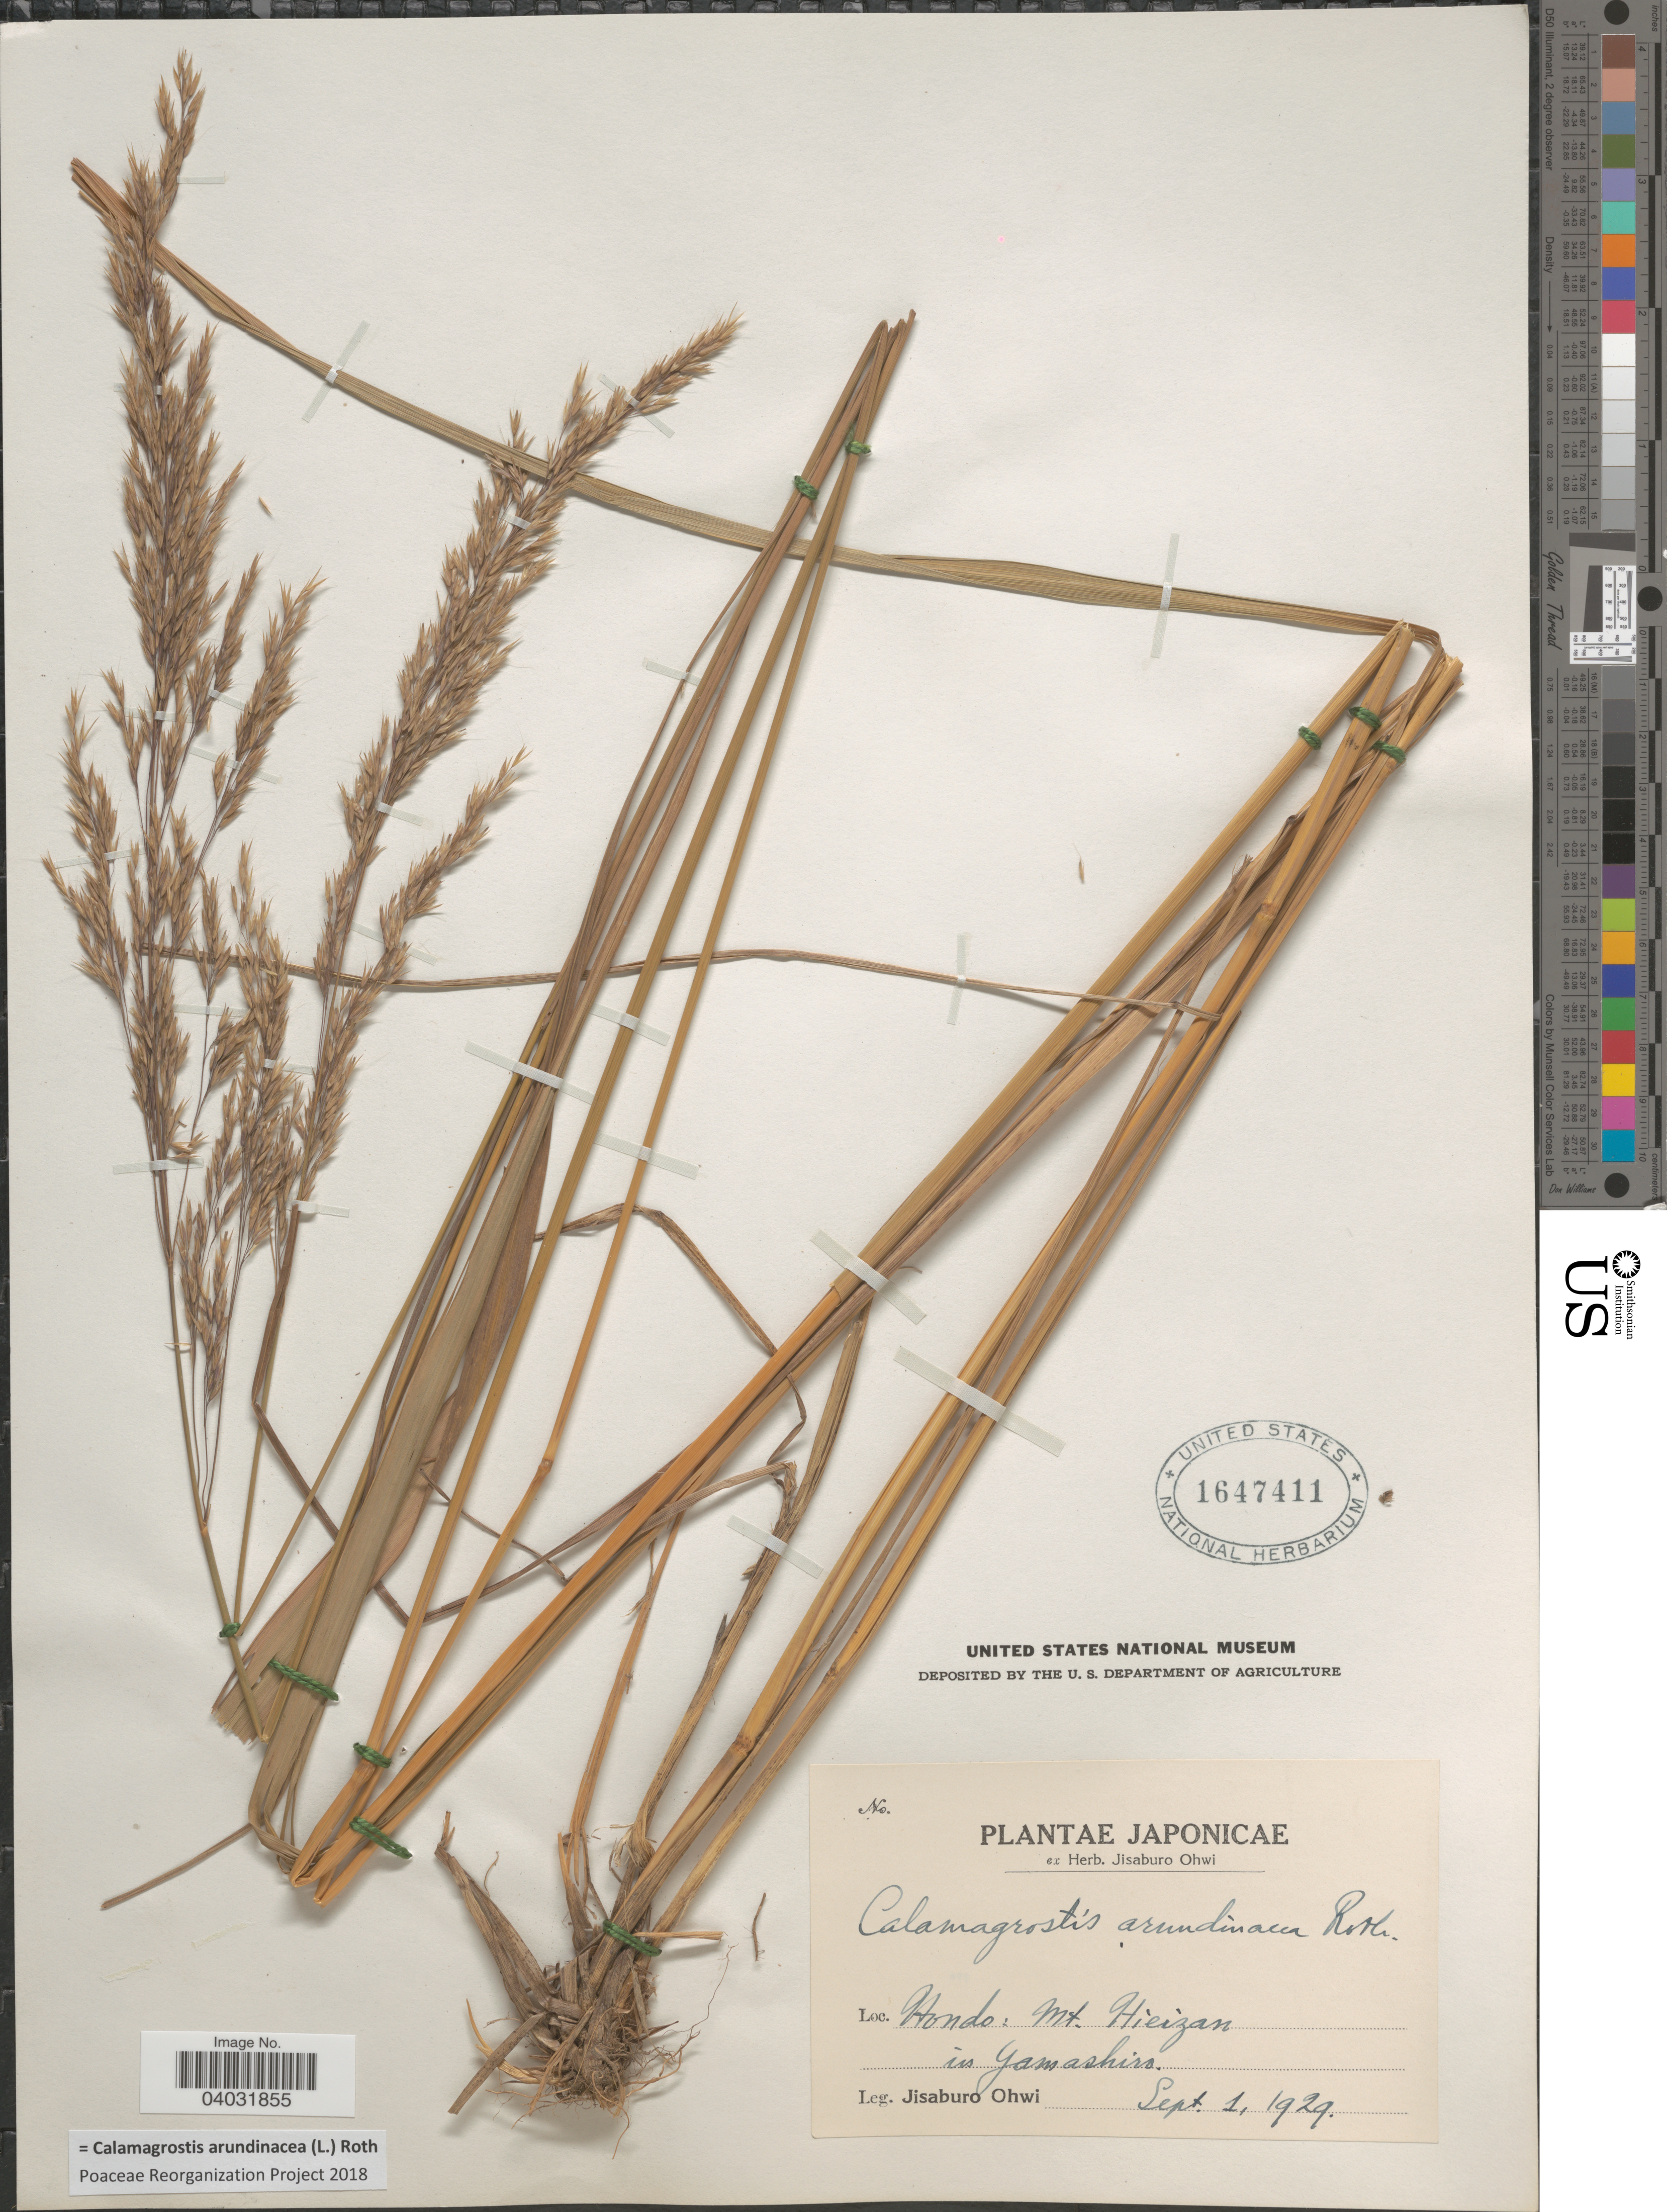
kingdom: Plantae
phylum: Tracheophyta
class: Liliopsida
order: Poales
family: Poaceae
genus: Calamagrostis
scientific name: Calamagrostis arundinacea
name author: (L.) Roth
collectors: J. Ohwi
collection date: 1929-09-01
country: Japan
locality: Hondo: Mt. Hieizan in Yamashiro.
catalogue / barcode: US 1647411